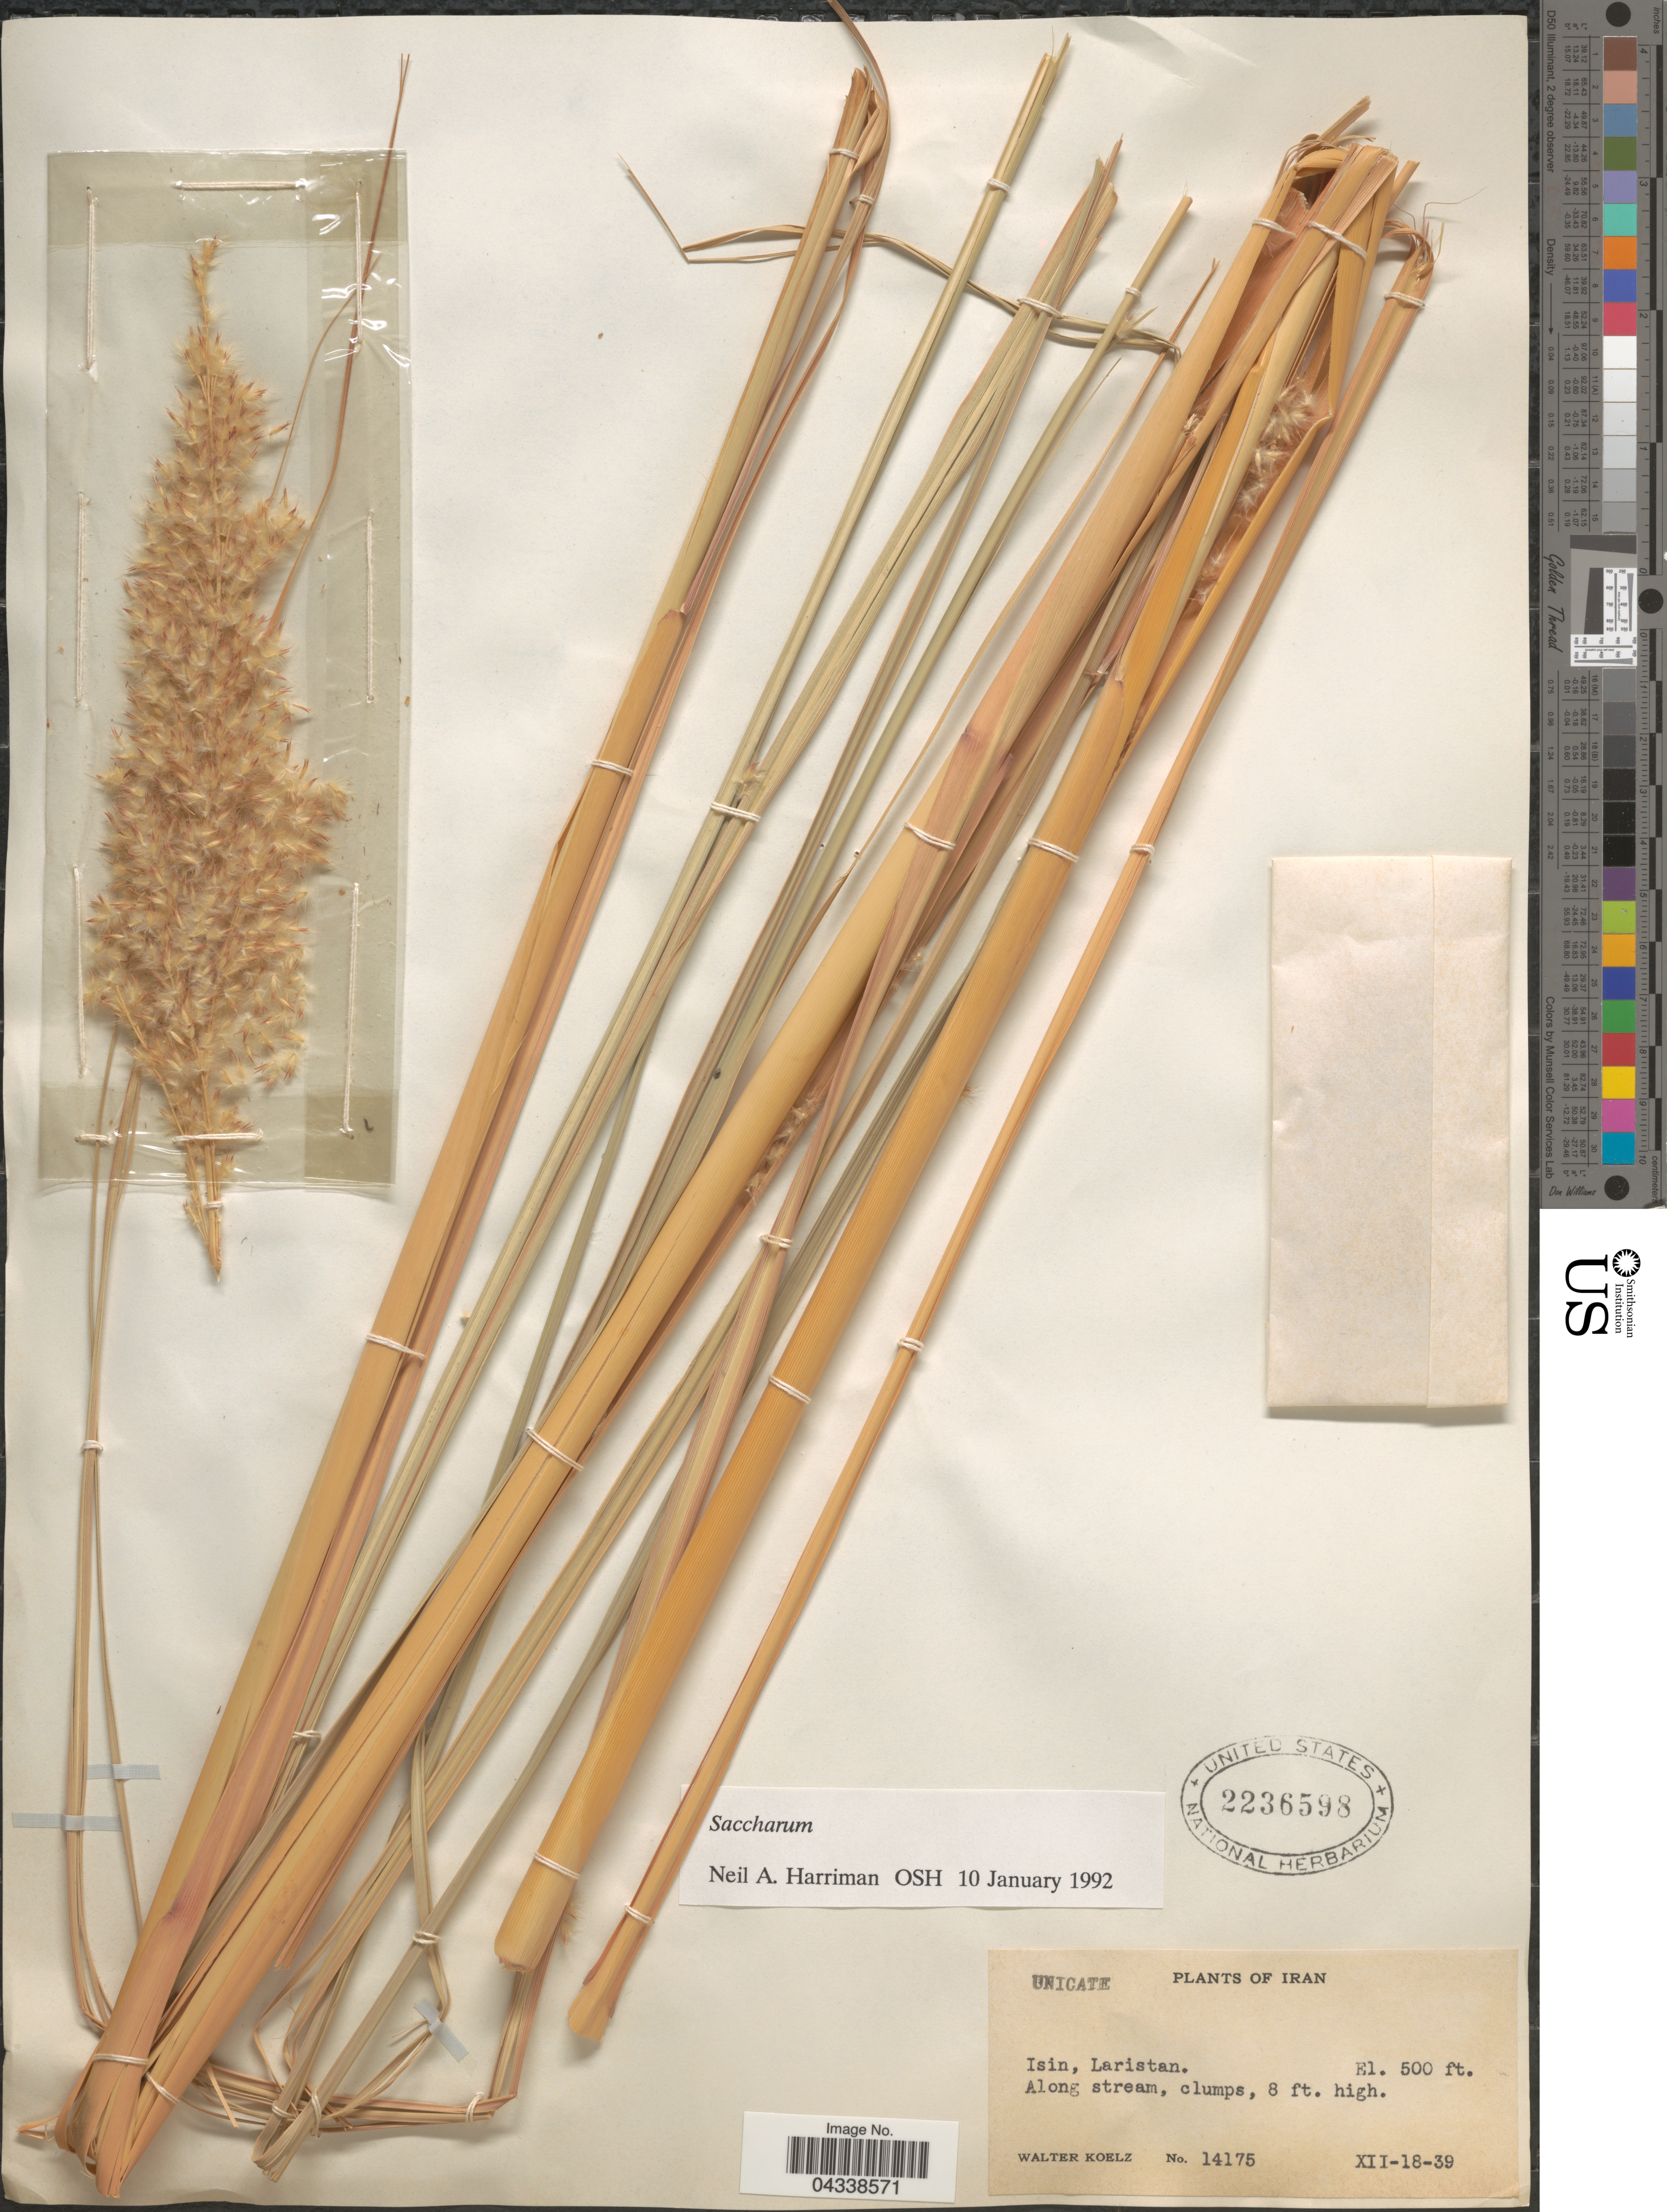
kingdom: Plantae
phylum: Tracheophyta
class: Liliopsida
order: Poales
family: Poaceae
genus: Saccharum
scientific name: Saccharum sp.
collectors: W. N. Koelz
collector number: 14175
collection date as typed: Transcribed d/m/y: 18/12/39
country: Iran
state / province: Hormozgan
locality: Isin, Laristan.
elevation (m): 152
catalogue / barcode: US 2236598